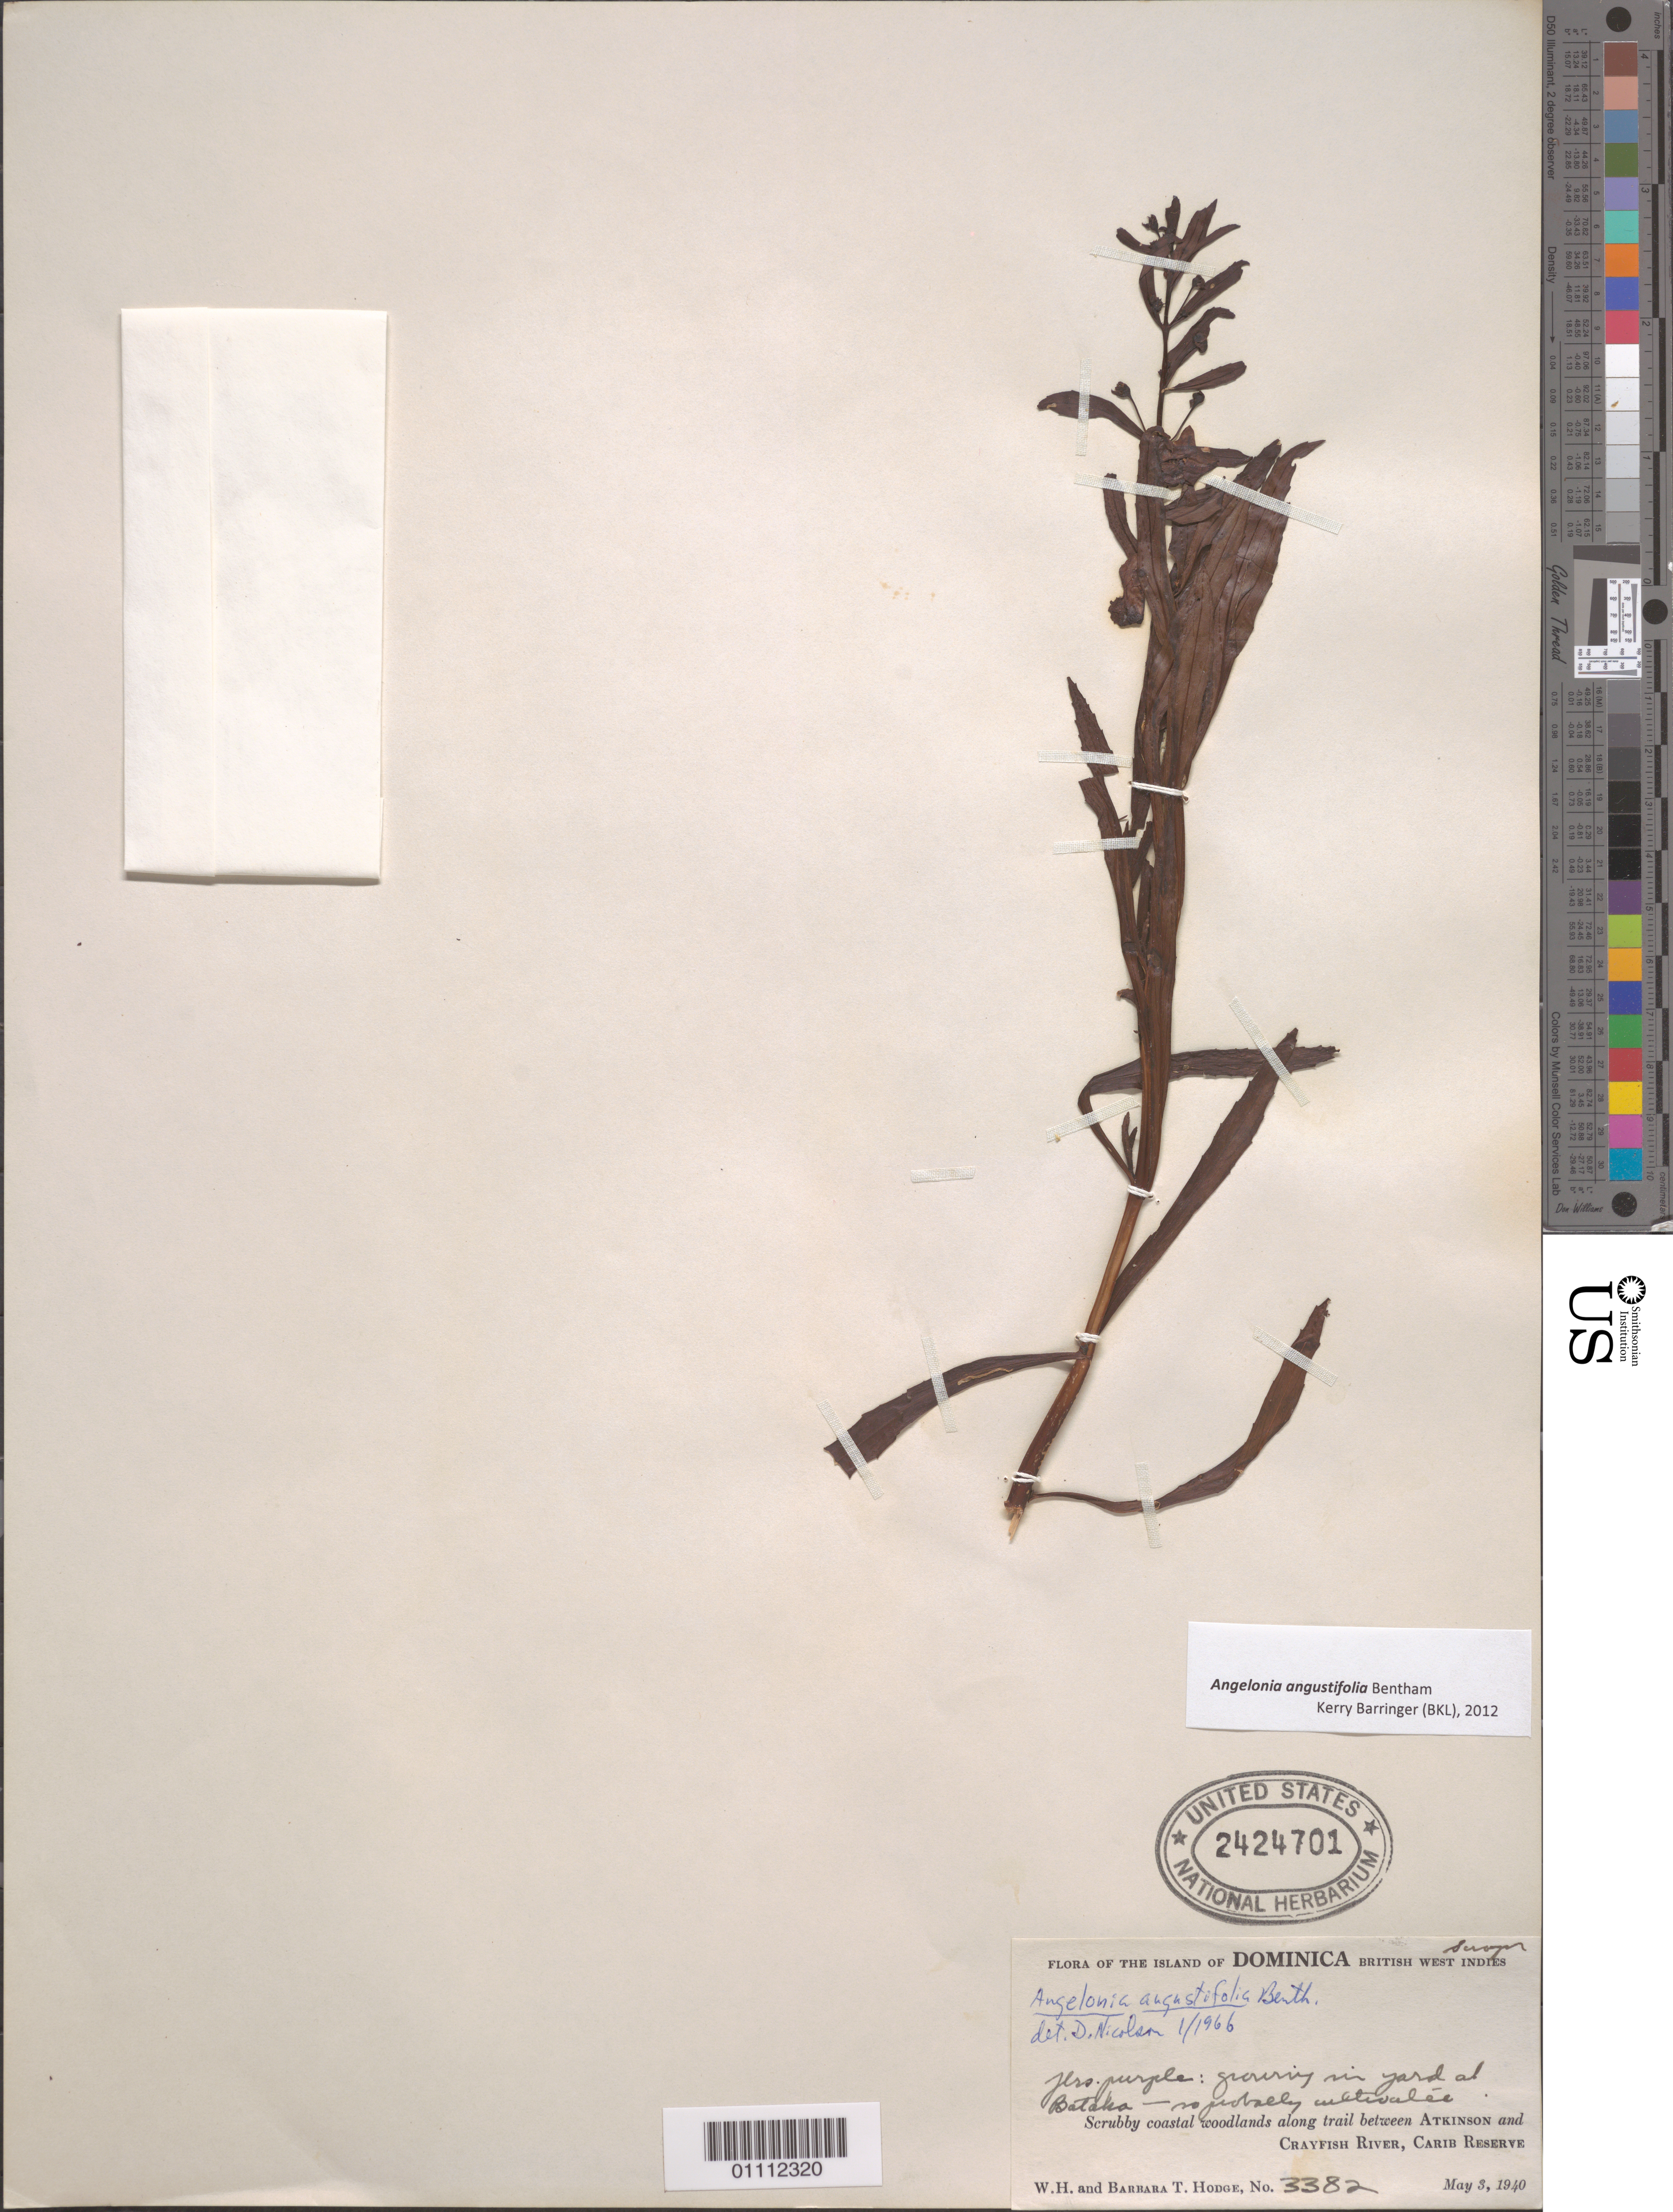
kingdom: Plantae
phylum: Tracheophyta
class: Magnoliopsida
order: Lamiales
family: Plantaginaceae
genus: Angelonia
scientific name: Angelonia angustifolia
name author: Benth.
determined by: Barringer, K.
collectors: W. Hodge & B. Hodge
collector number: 3382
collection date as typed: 03 May 1940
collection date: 1940-05-03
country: Dominica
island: Dominica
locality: Atkinson to Crayfish River trail, Carib Reserve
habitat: Growing in yard at Bataka, so probably cultivated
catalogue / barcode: US 2424701